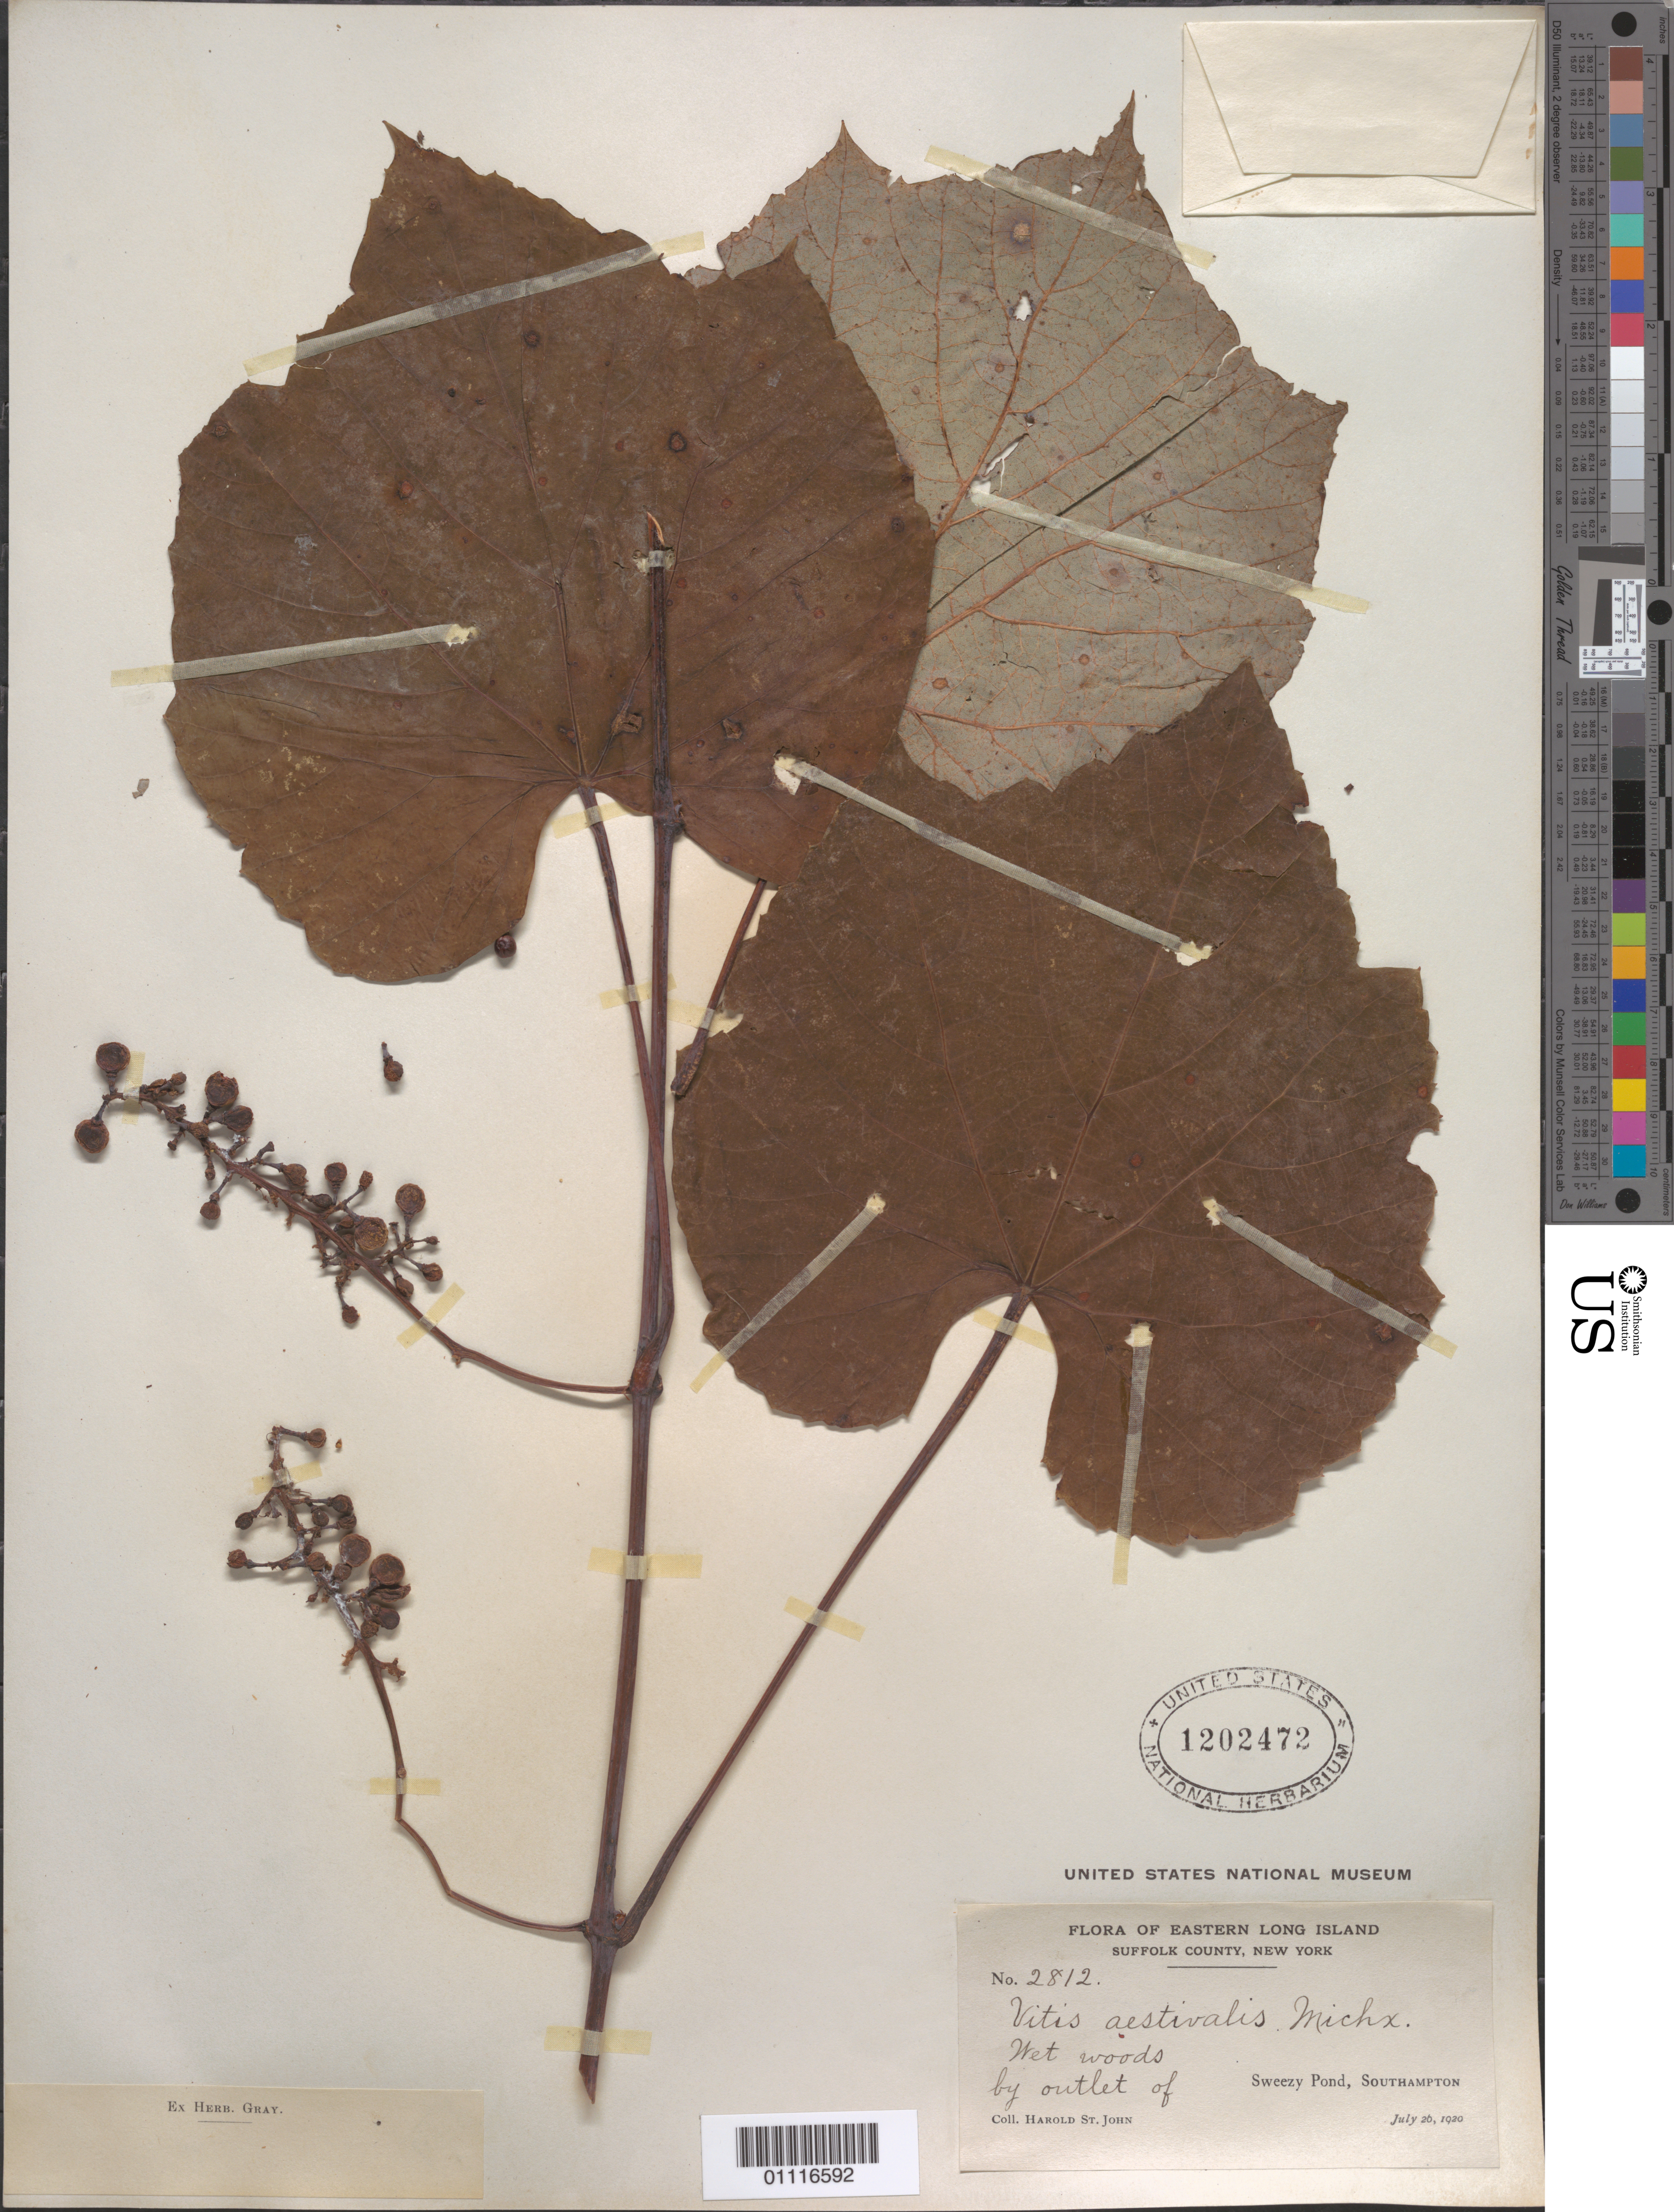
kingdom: Plantae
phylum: Tracheophyta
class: Magnoliopsida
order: Vitales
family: Vitaceae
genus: Vitis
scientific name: Vitis aestivalis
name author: Michx.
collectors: H. St. John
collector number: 2812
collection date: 1920-07-26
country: United States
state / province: New York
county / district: Suffolk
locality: Wet woods by outlet of Sweezy Pond, Southampton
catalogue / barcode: US 1202472